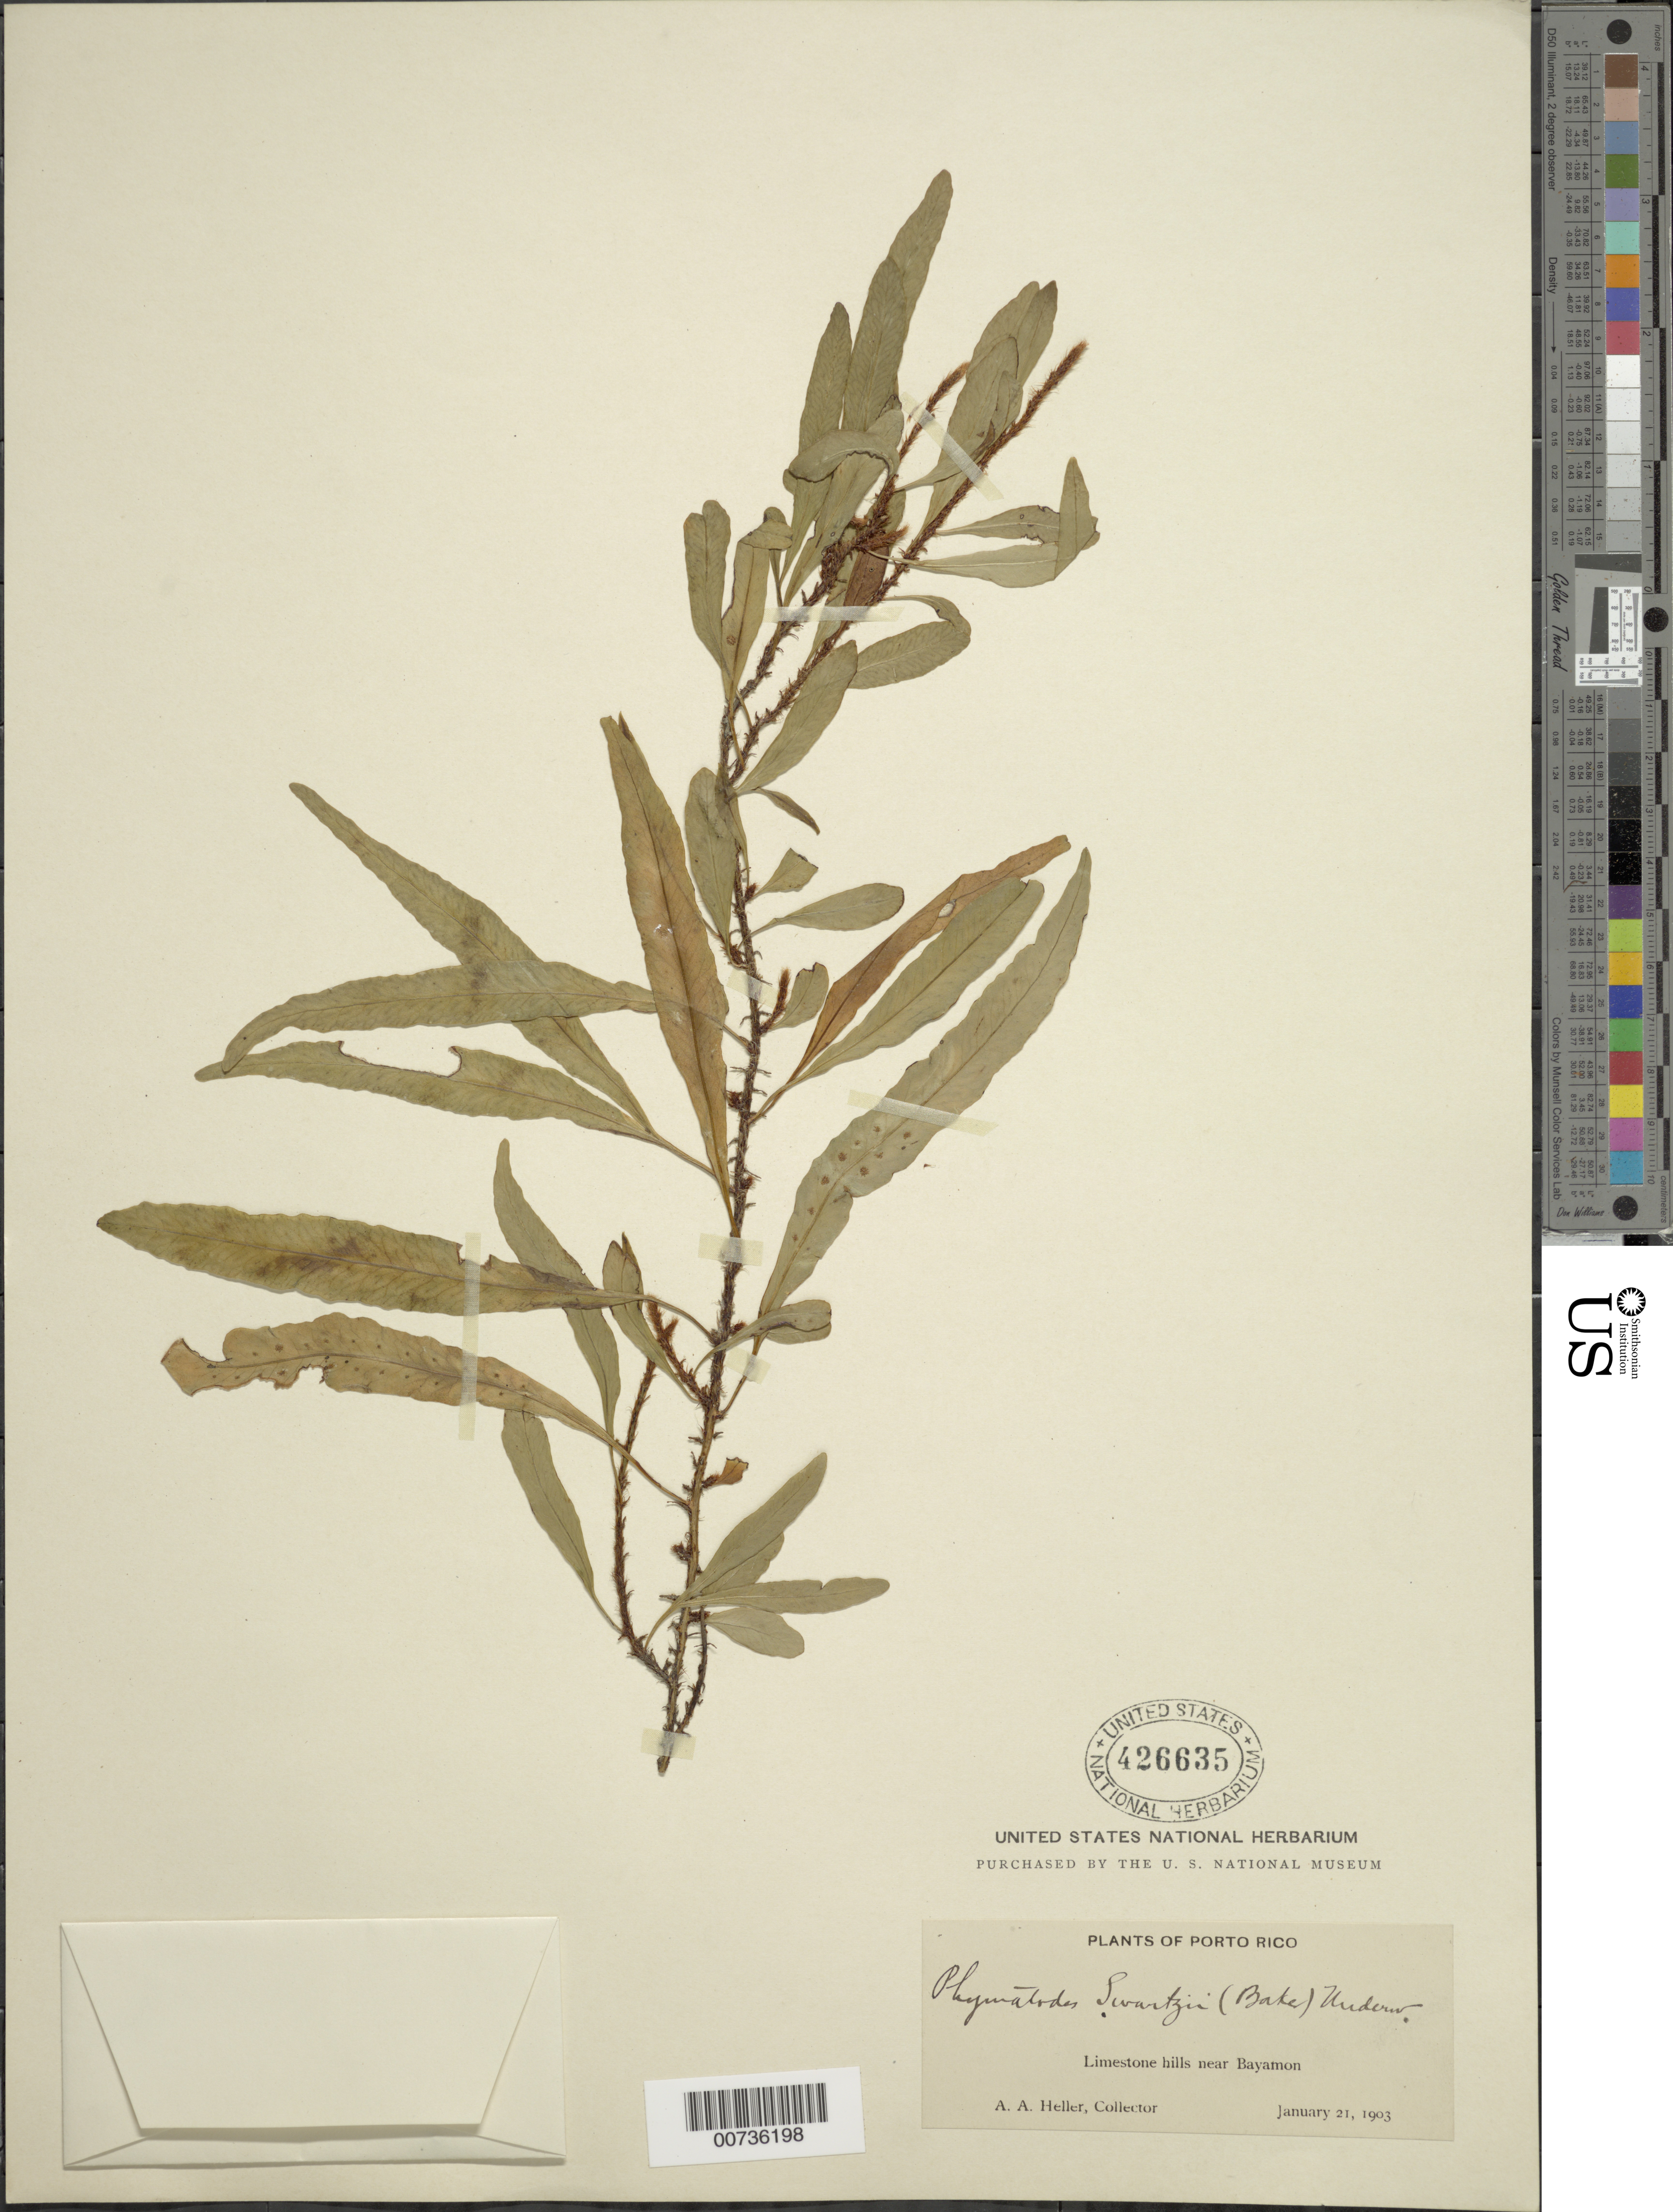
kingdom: Plantae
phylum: Tracheophyta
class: Polypodiopsida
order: Polypodiales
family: Polypodiaceae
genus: Microgramma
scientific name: Microgramma heterophylla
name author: (L.) Wherry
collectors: A. A. Heller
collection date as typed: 21 Jan 1903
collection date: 1903-01-21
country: Puerto Rico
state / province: Bayamón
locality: Limestone hills near Bayamón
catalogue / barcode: US 426635